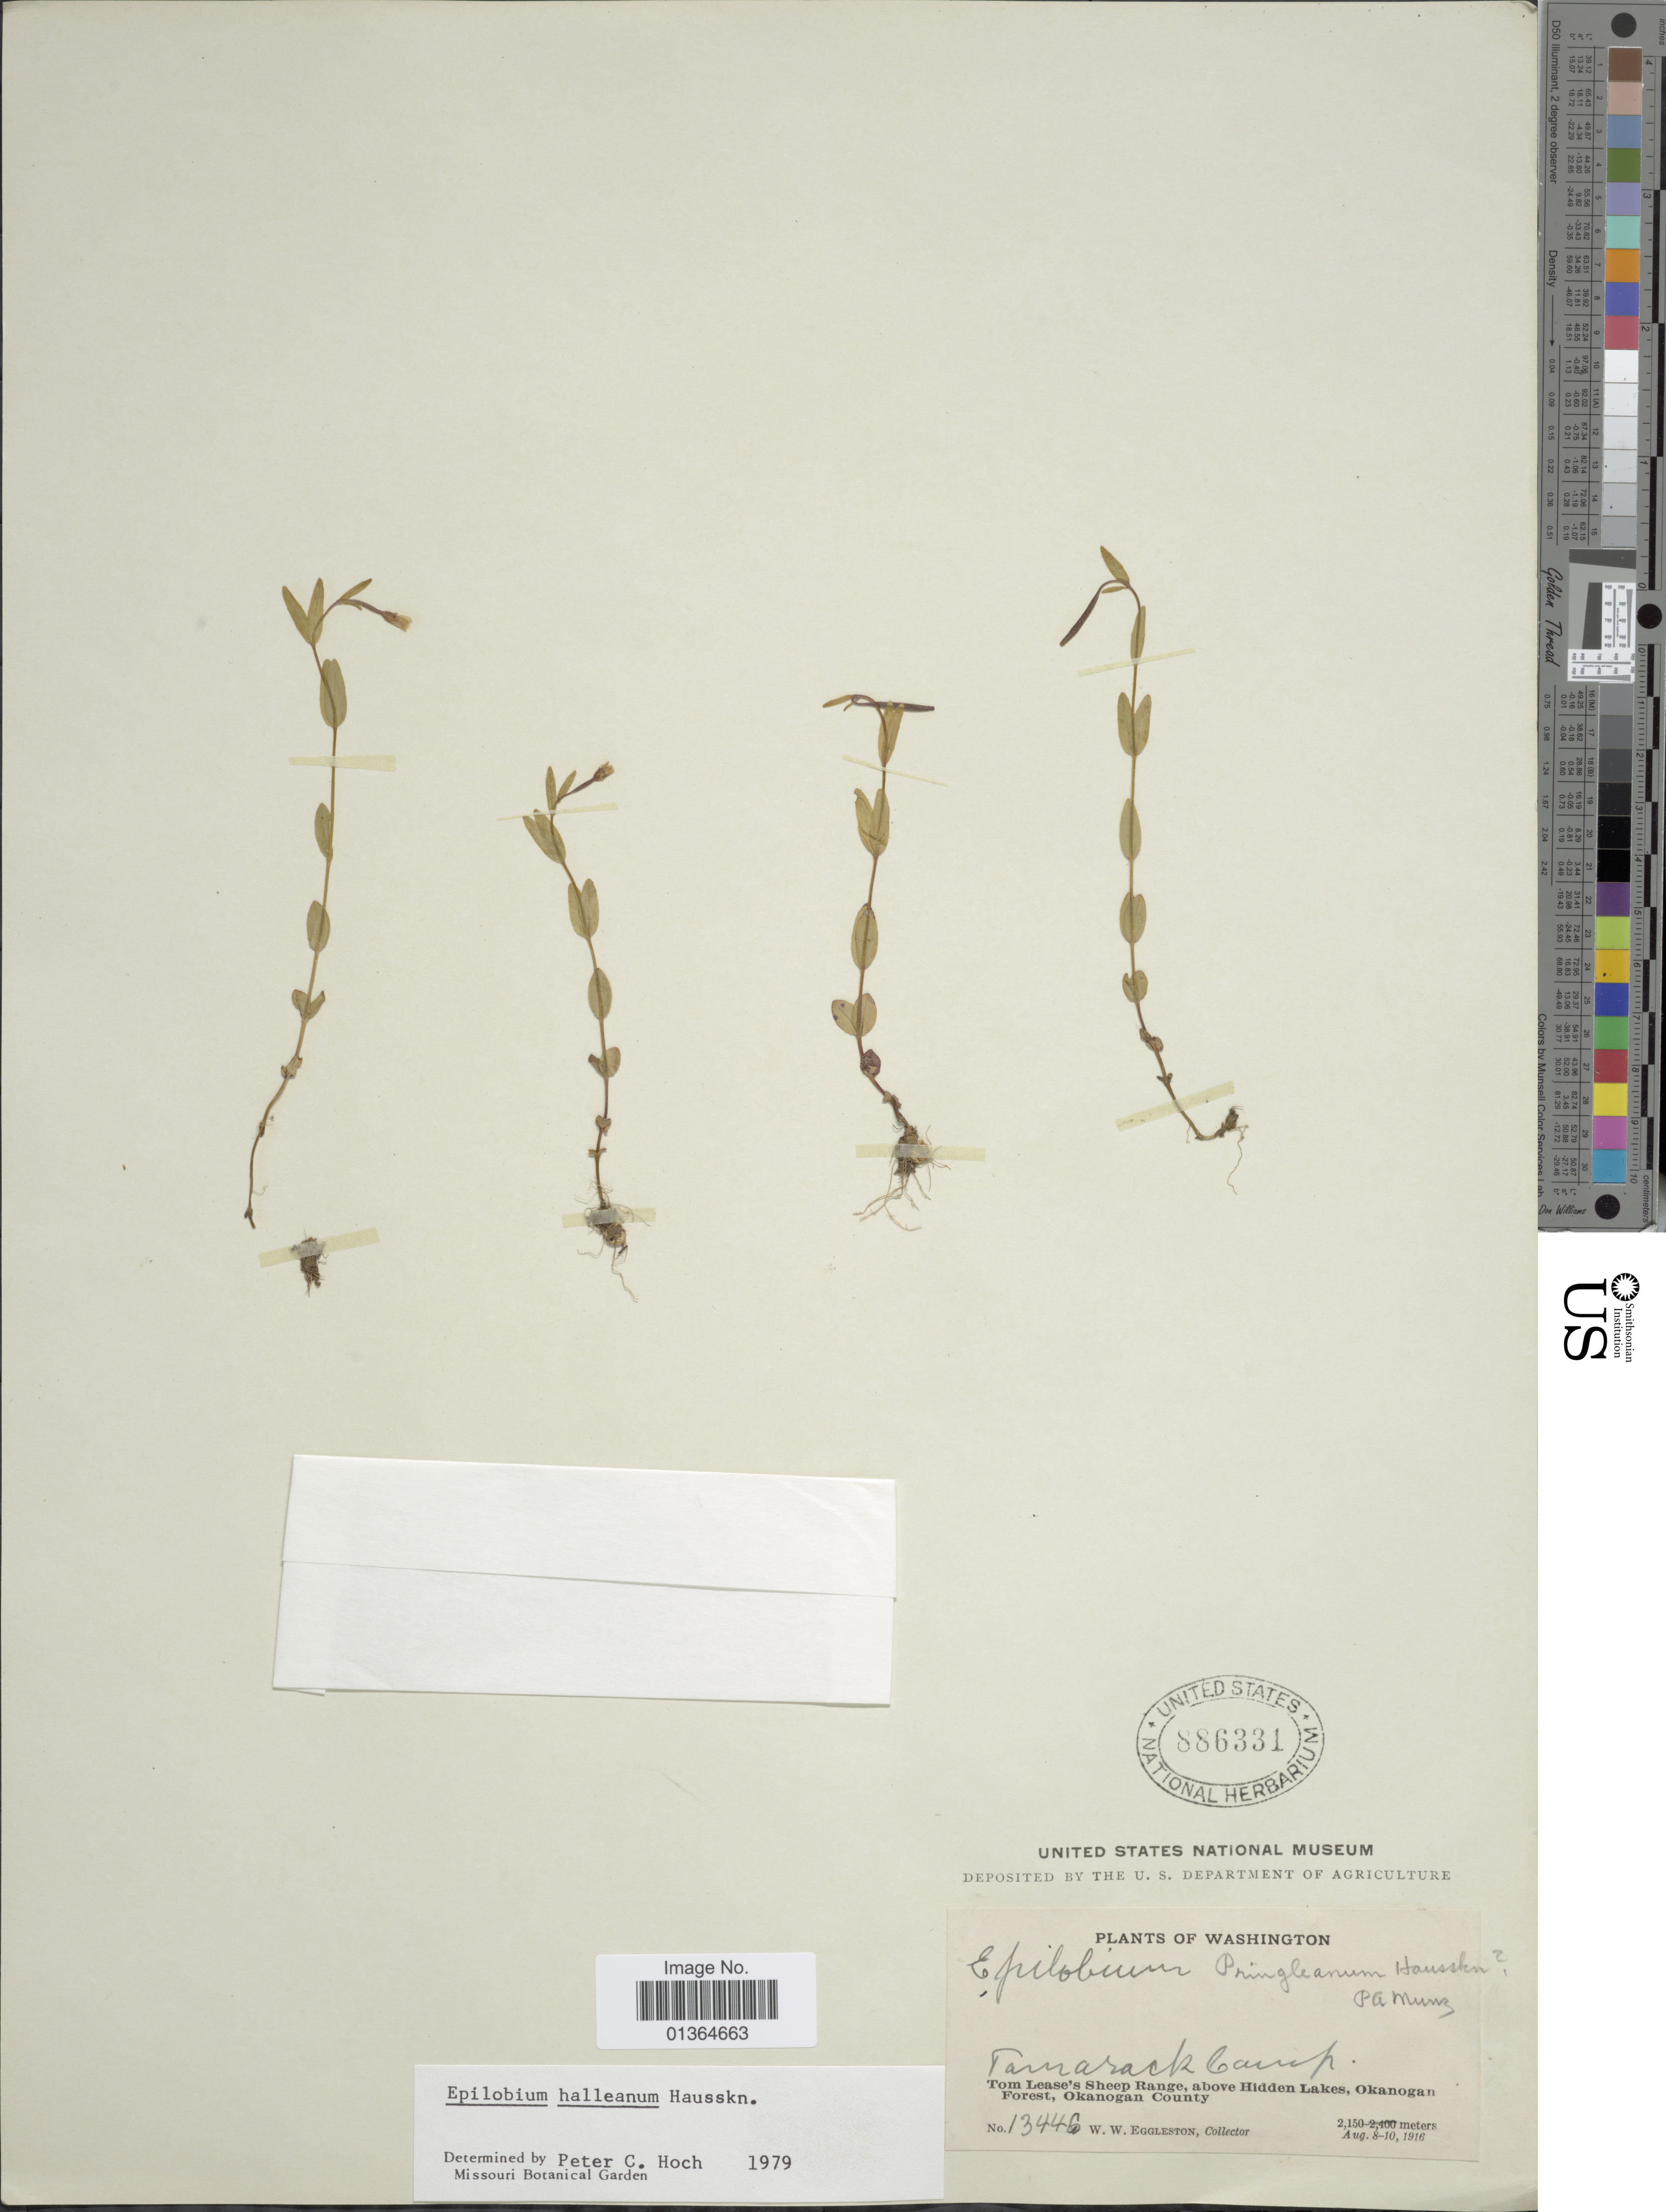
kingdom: Plantae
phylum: Tracheophyta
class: Magnoliopsida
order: Myrtales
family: Onagraceae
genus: Epilobium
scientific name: Epilobium hallianum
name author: Hausskn.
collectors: W. W. Eggleston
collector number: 13446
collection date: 1916-08-08/1916-08-10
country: United States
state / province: Washington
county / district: Okanogan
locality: Tamarack Camp. Tom Lease's Sheep Range, above Hidden Lakes, Okanogan Forest, Okanogan County.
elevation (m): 2150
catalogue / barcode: US 886331